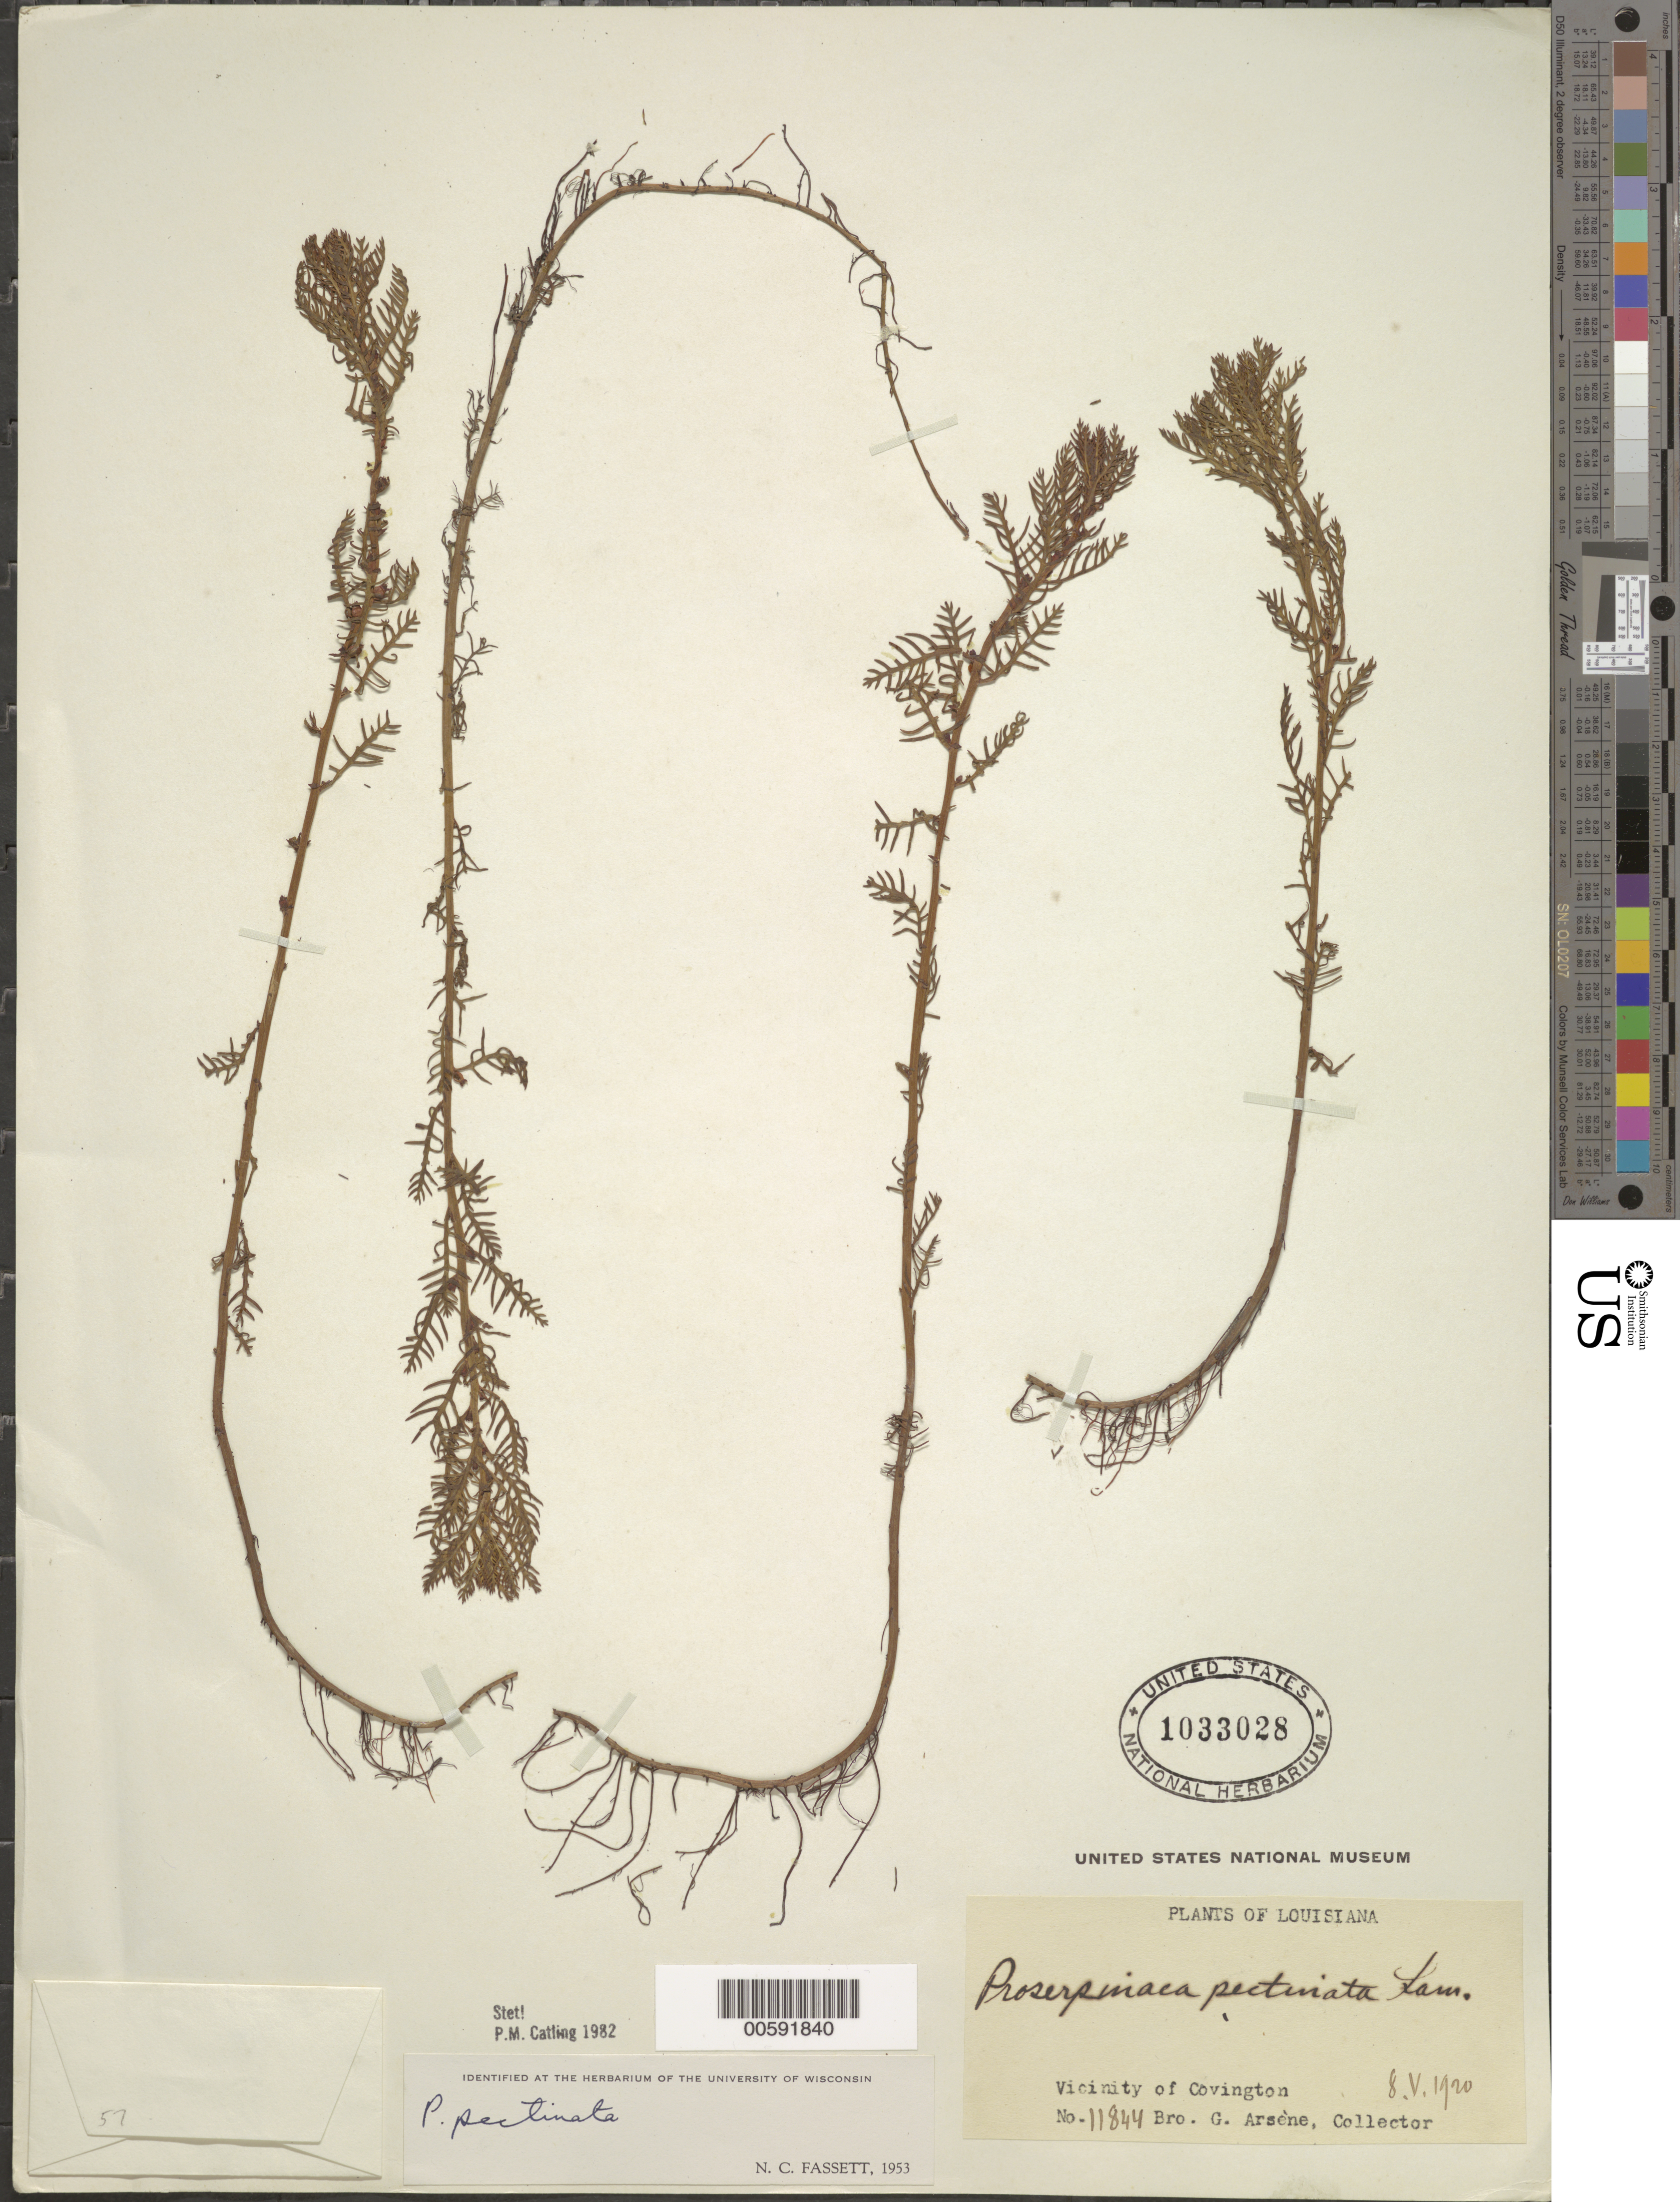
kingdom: Plantae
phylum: Tracheophyta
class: Magnoliopsida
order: Saxifragales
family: Haloragaceae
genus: Proserpinaca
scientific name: Proserpinaca pectinata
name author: Lam.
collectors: Bro. G. Arsène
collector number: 11844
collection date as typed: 08 May 1920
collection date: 1920-05-08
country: United States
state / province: Louisiana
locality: Covington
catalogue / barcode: US 1033028